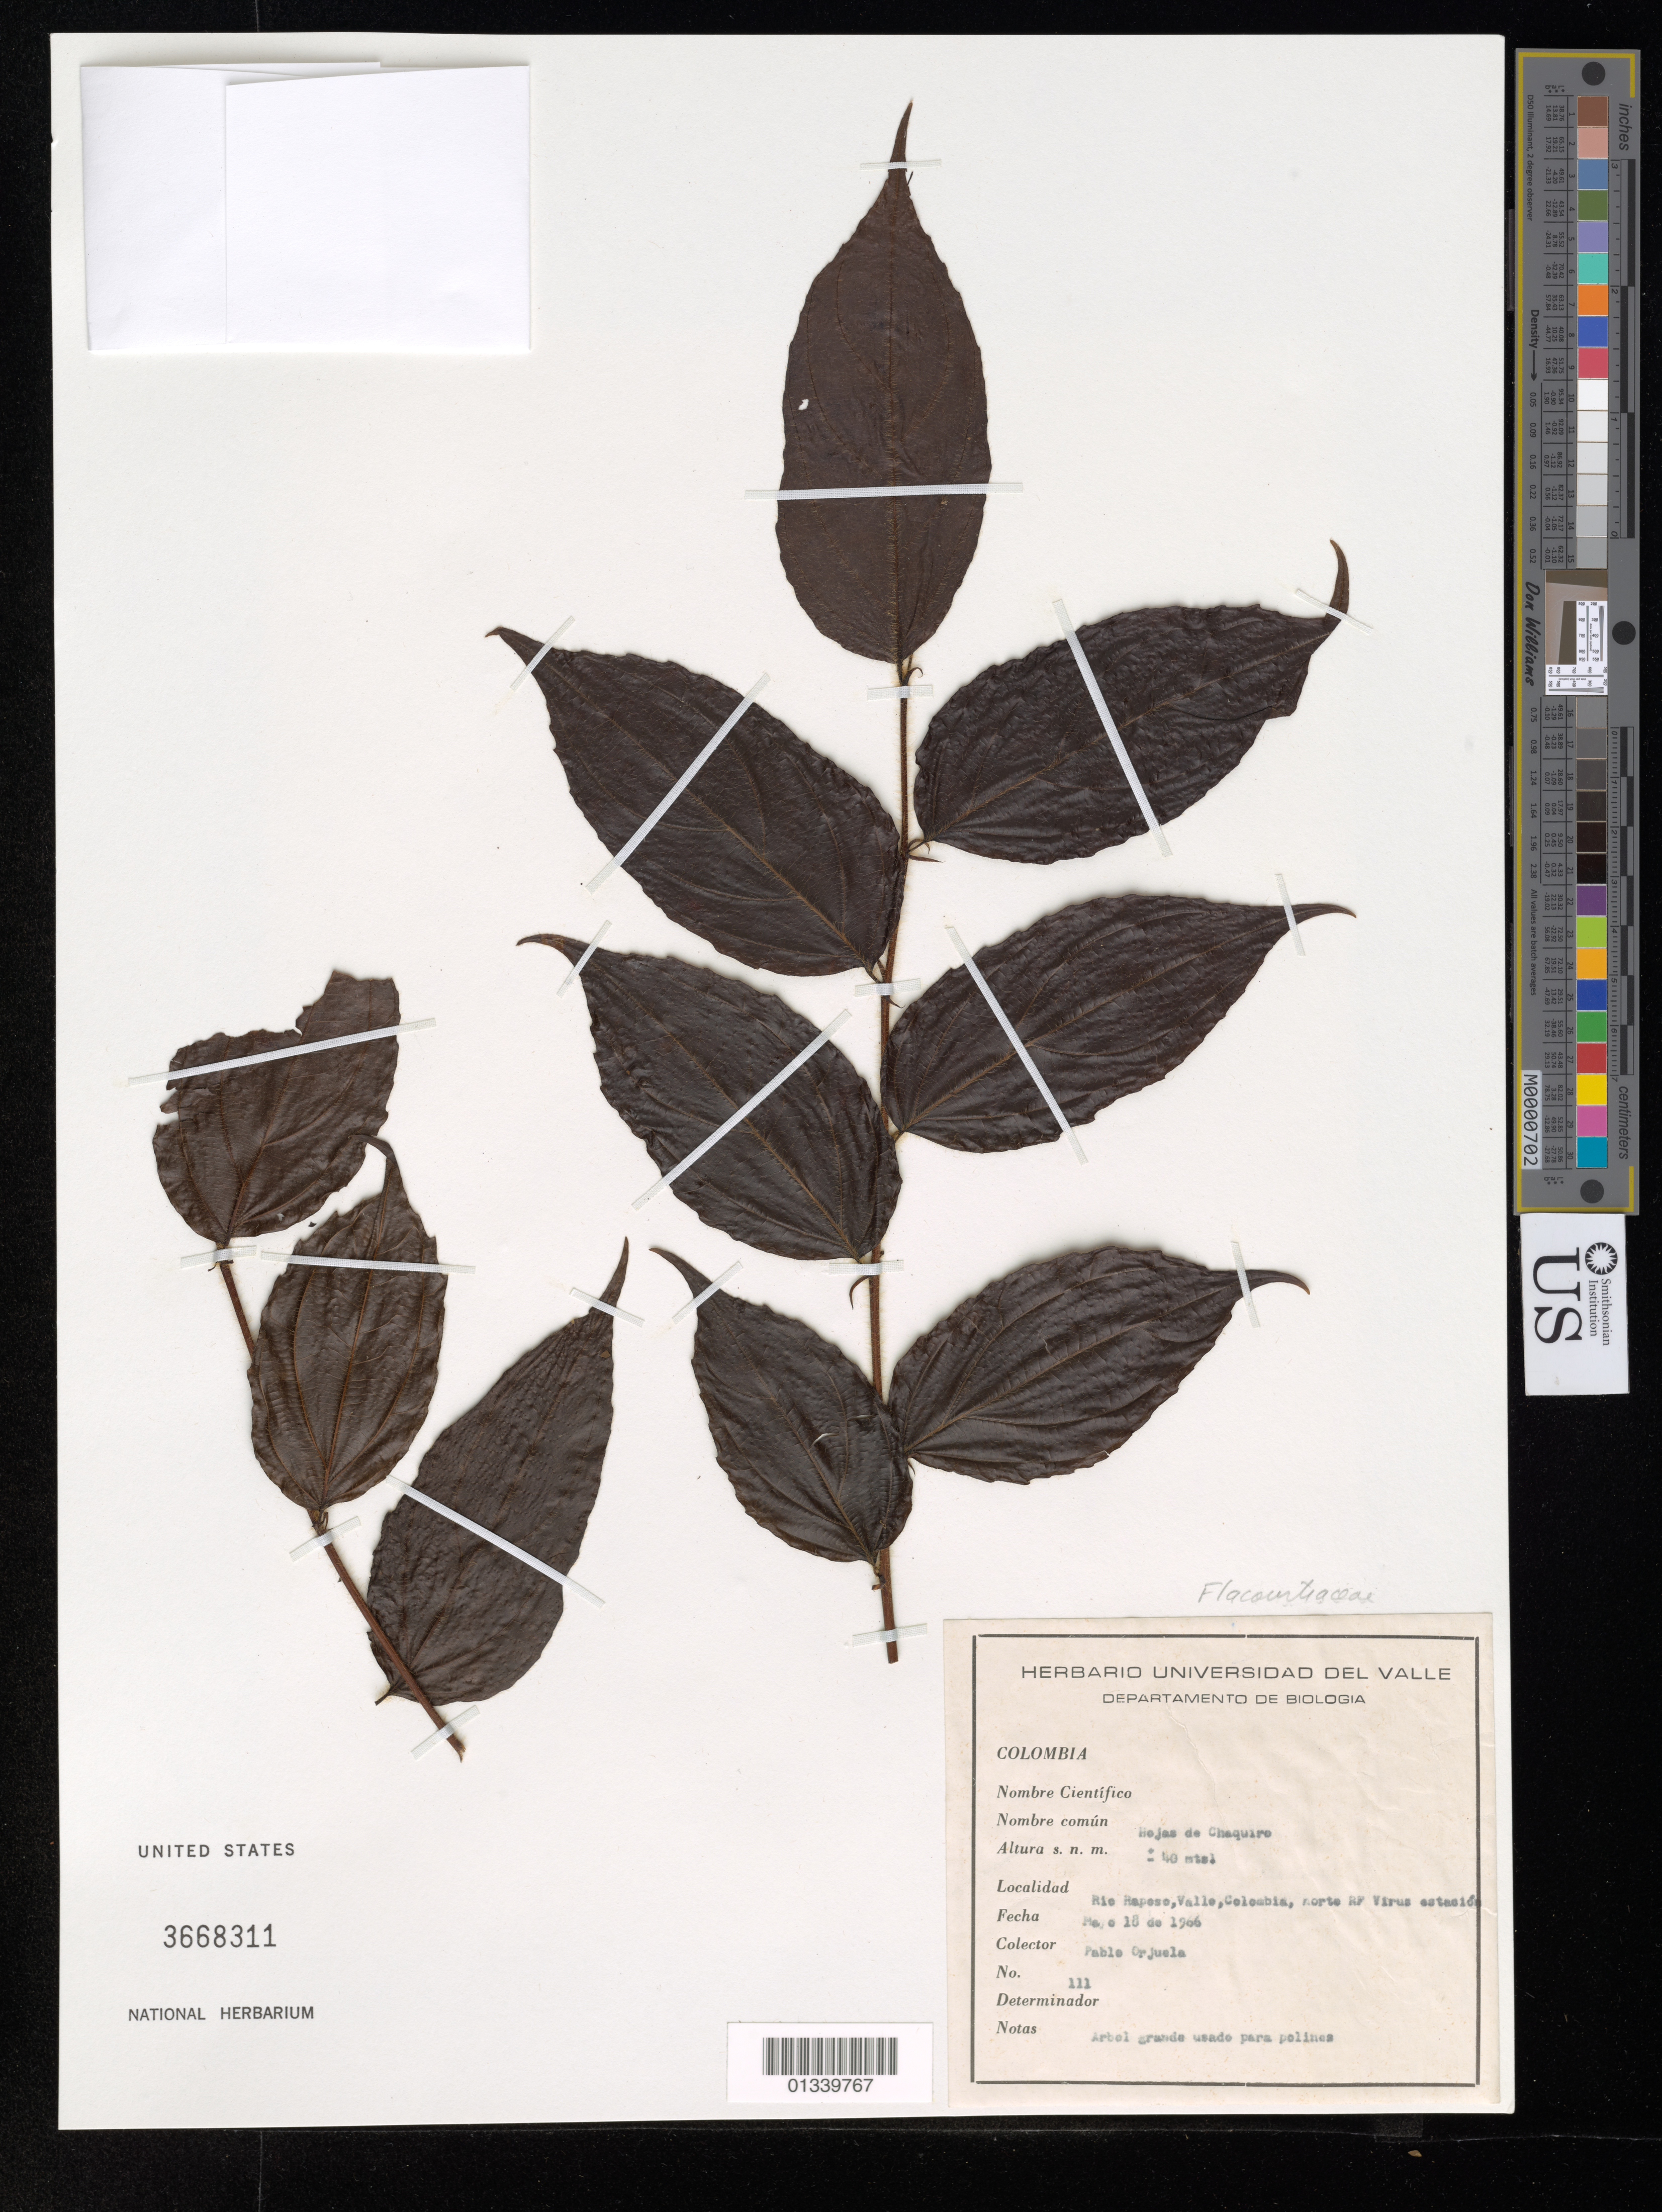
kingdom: Plantae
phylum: Tracheophyta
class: Magnoliopsida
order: Malpighiales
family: Salicaceae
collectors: P. A. Orjuela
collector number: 111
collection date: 1966-05-18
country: Colombia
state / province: Valle del Cauca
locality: Rio Raposo, norte RF Virus estasion.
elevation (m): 40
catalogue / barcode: US 3668311